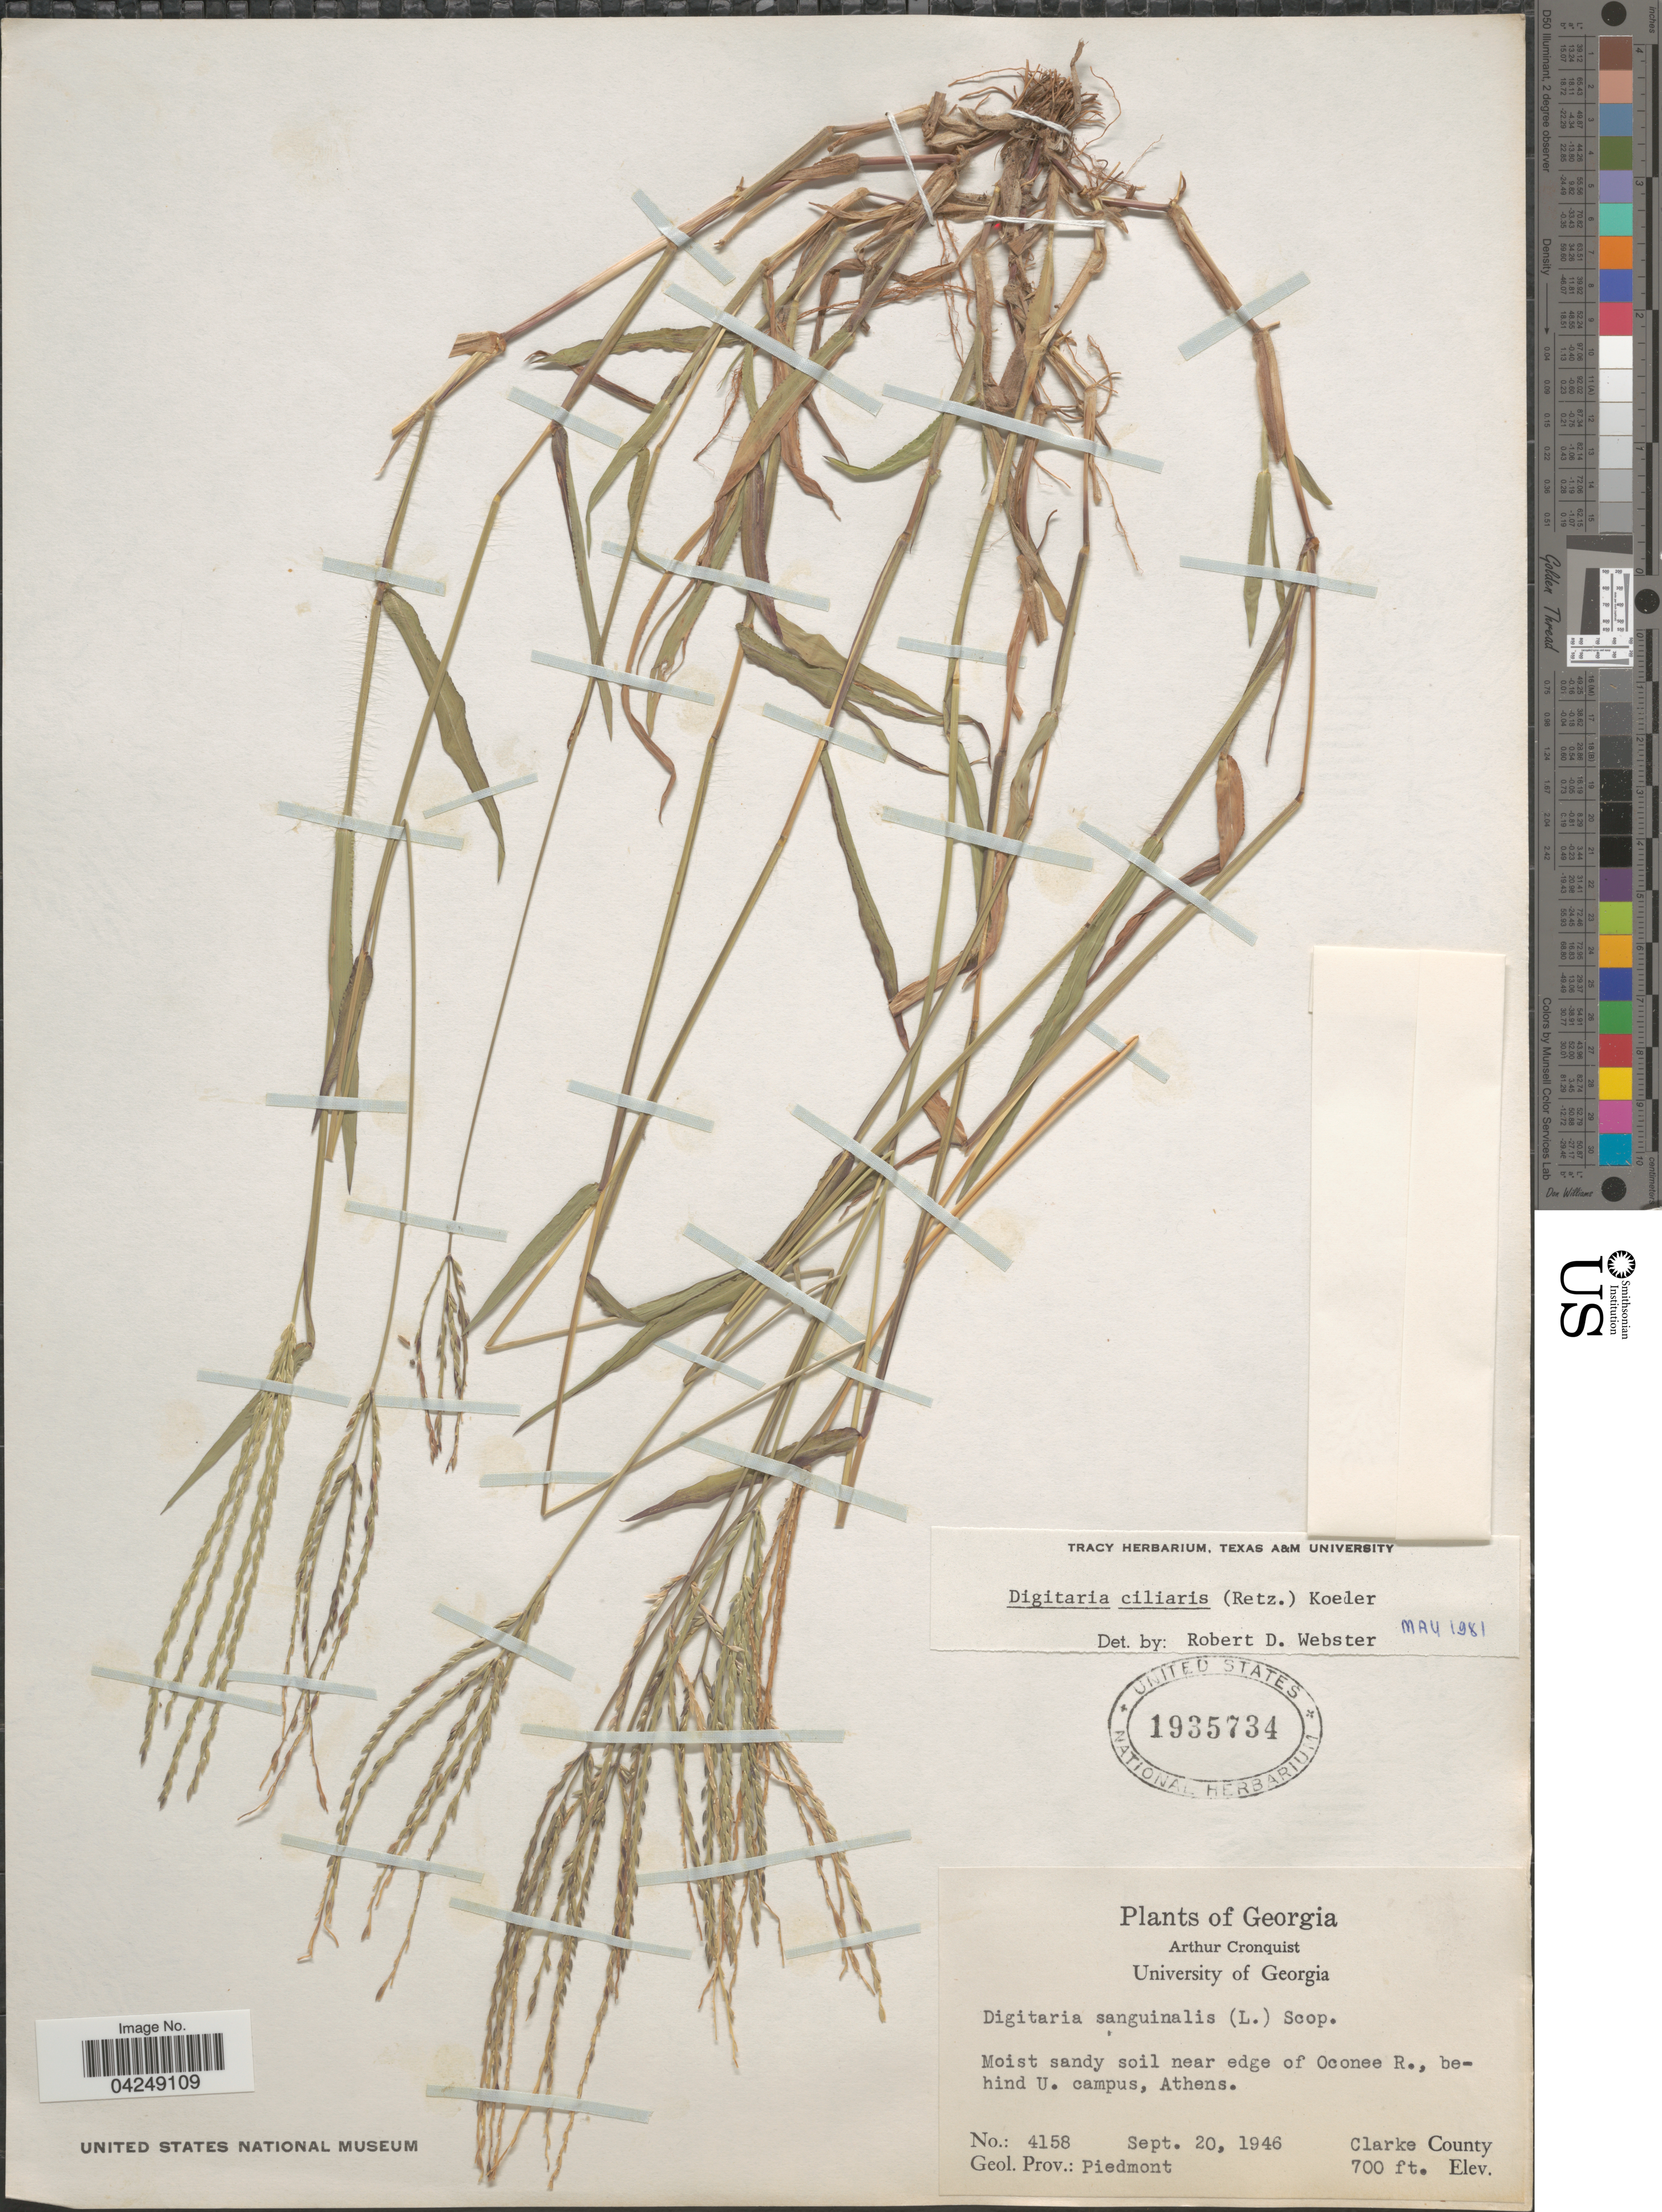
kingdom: Plantae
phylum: Tracheophyta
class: Liliopsida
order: Poales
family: Poaceae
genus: Digitaria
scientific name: Digitaria ciliaris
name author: (Retz.) Koeler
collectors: A. J. Cronquist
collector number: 4158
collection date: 1946-09-20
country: United States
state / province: Georgia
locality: Moist sandy soil near edge of Oconee R., behind U. campus, Athens. Clarke County. Geol. Prov.: Piedmont.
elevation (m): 213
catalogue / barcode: US 1935734